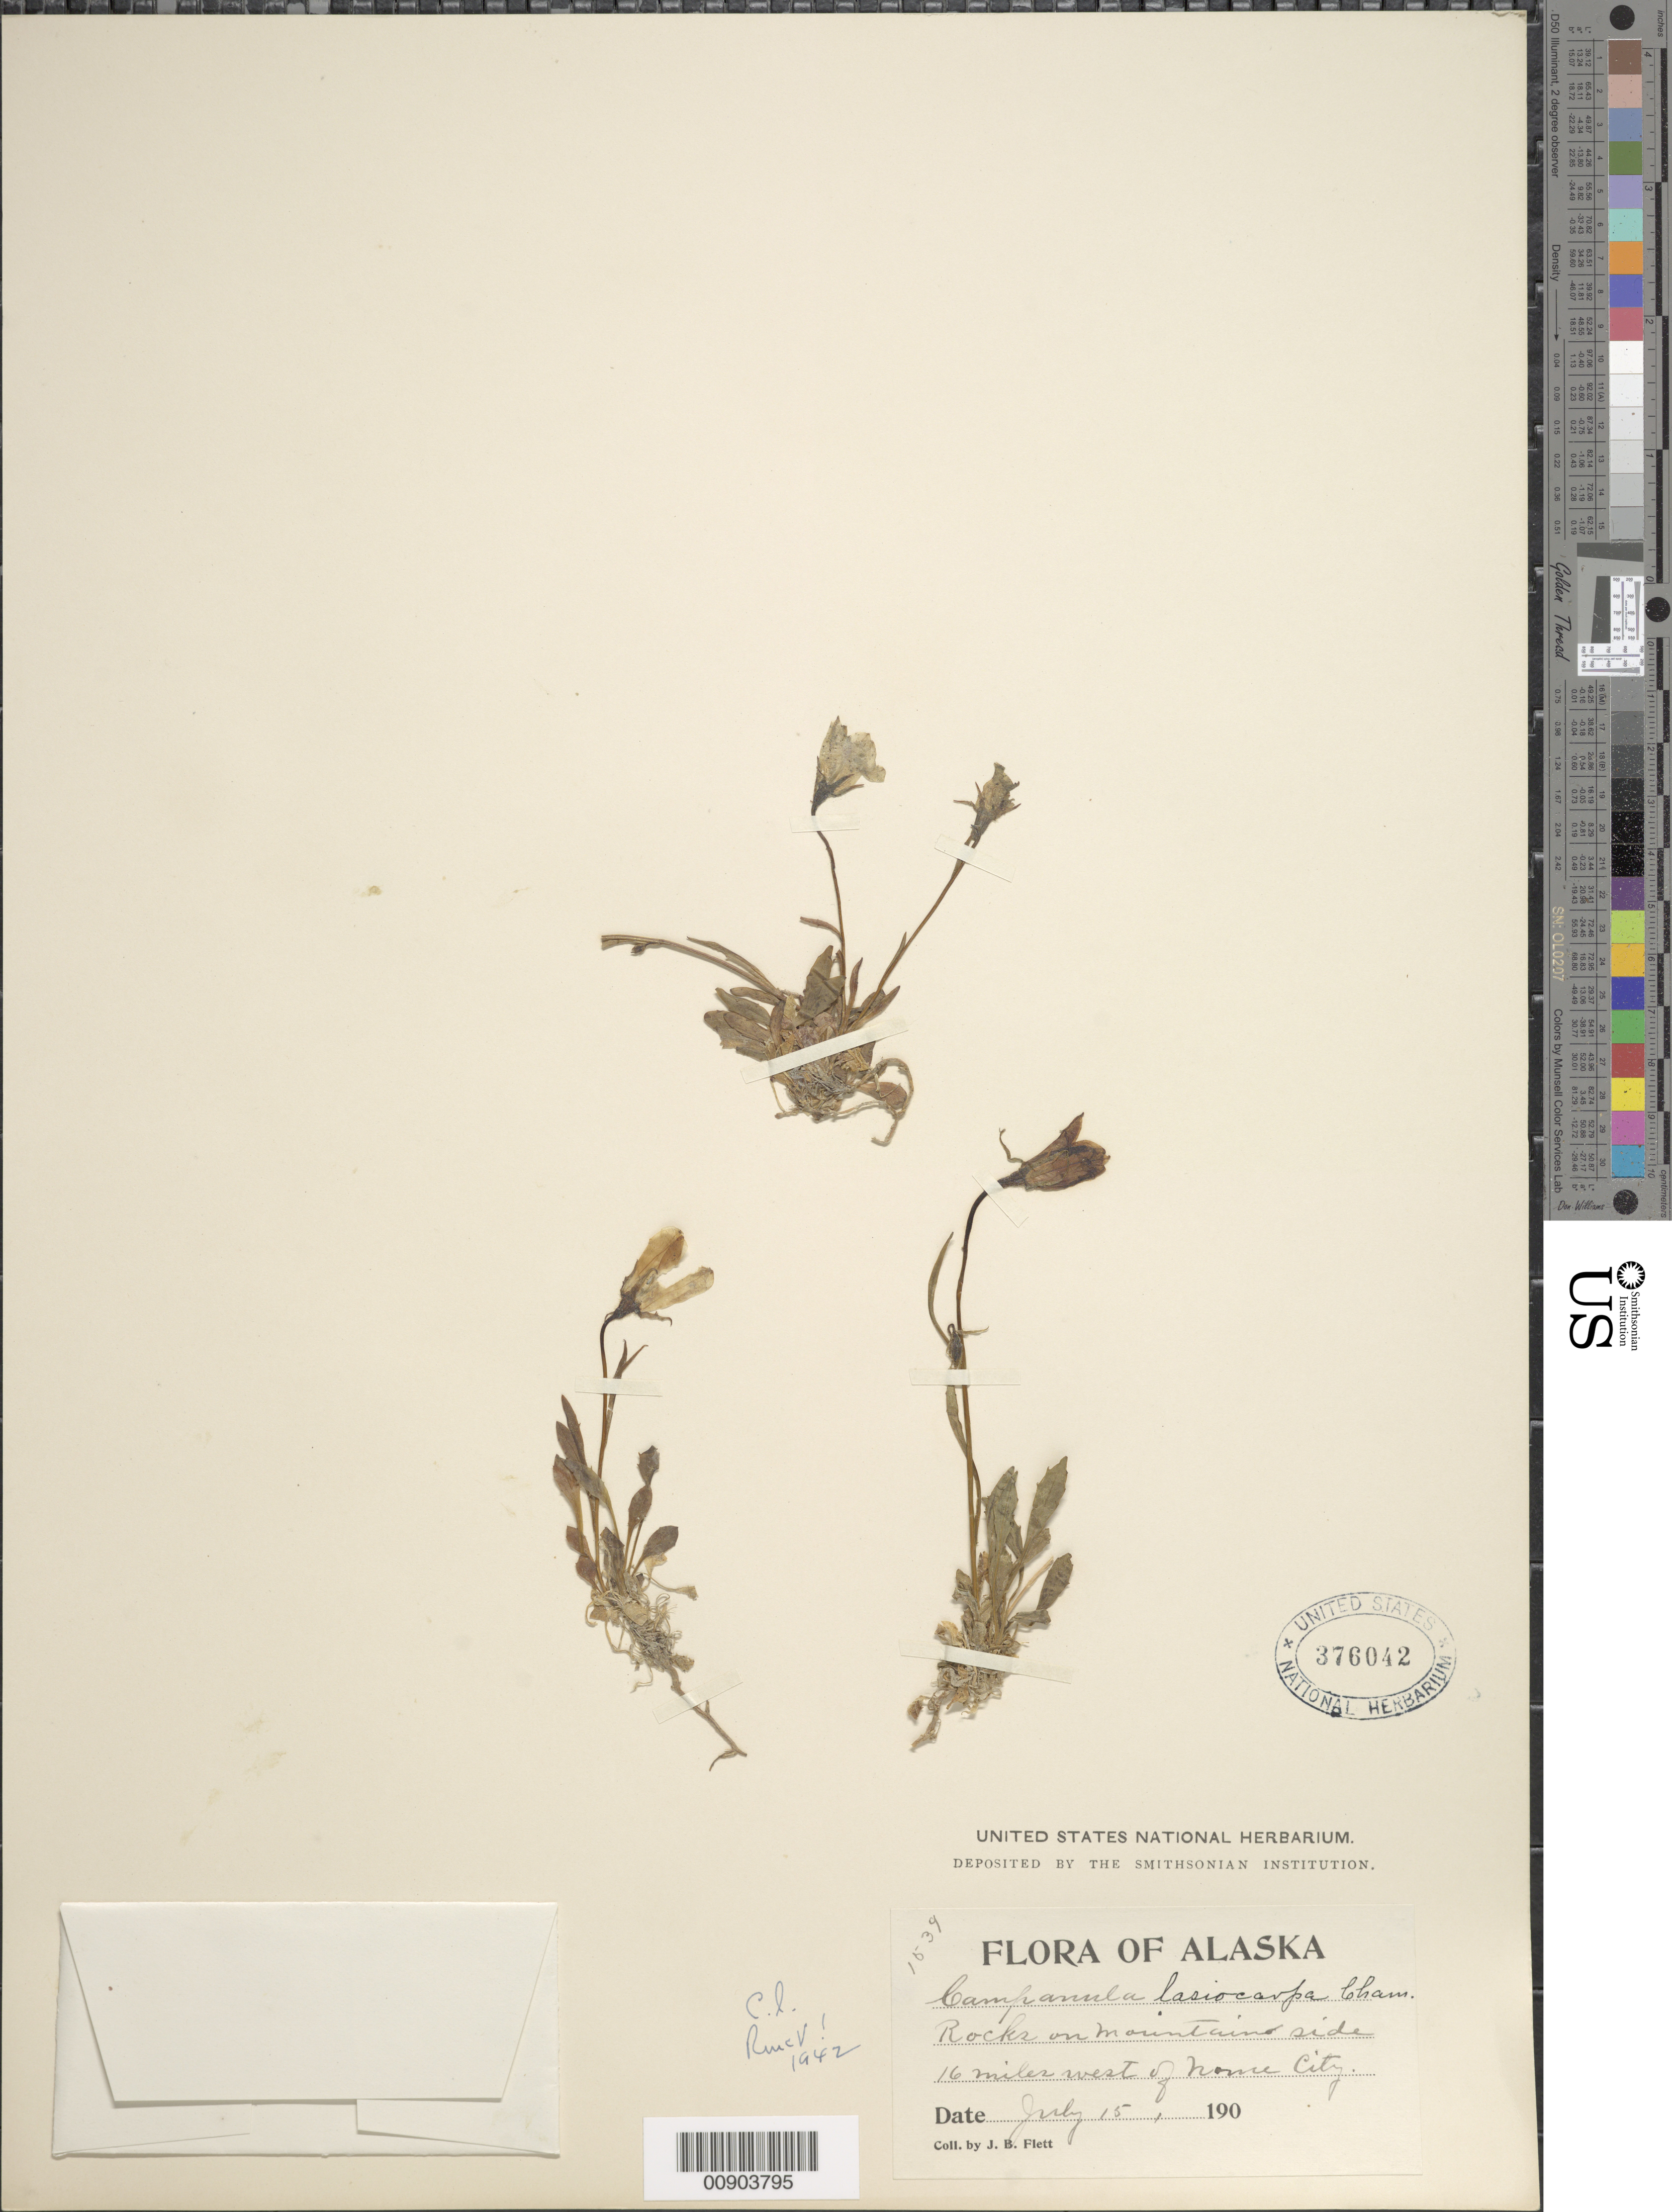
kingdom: Plantae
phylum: Tracheophyta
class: Magnoliopsida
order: Asterales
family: Campanulaceae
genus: Campanula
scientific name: Campanula lasiocarpa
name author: Cham.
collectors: J. Flett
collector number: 1539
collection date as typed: July 15, 190-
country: United States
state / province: Alaska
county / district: Nome Census Area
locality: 16 miles west of Nome City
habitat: Rocks on mountainside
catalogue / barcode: US 376042